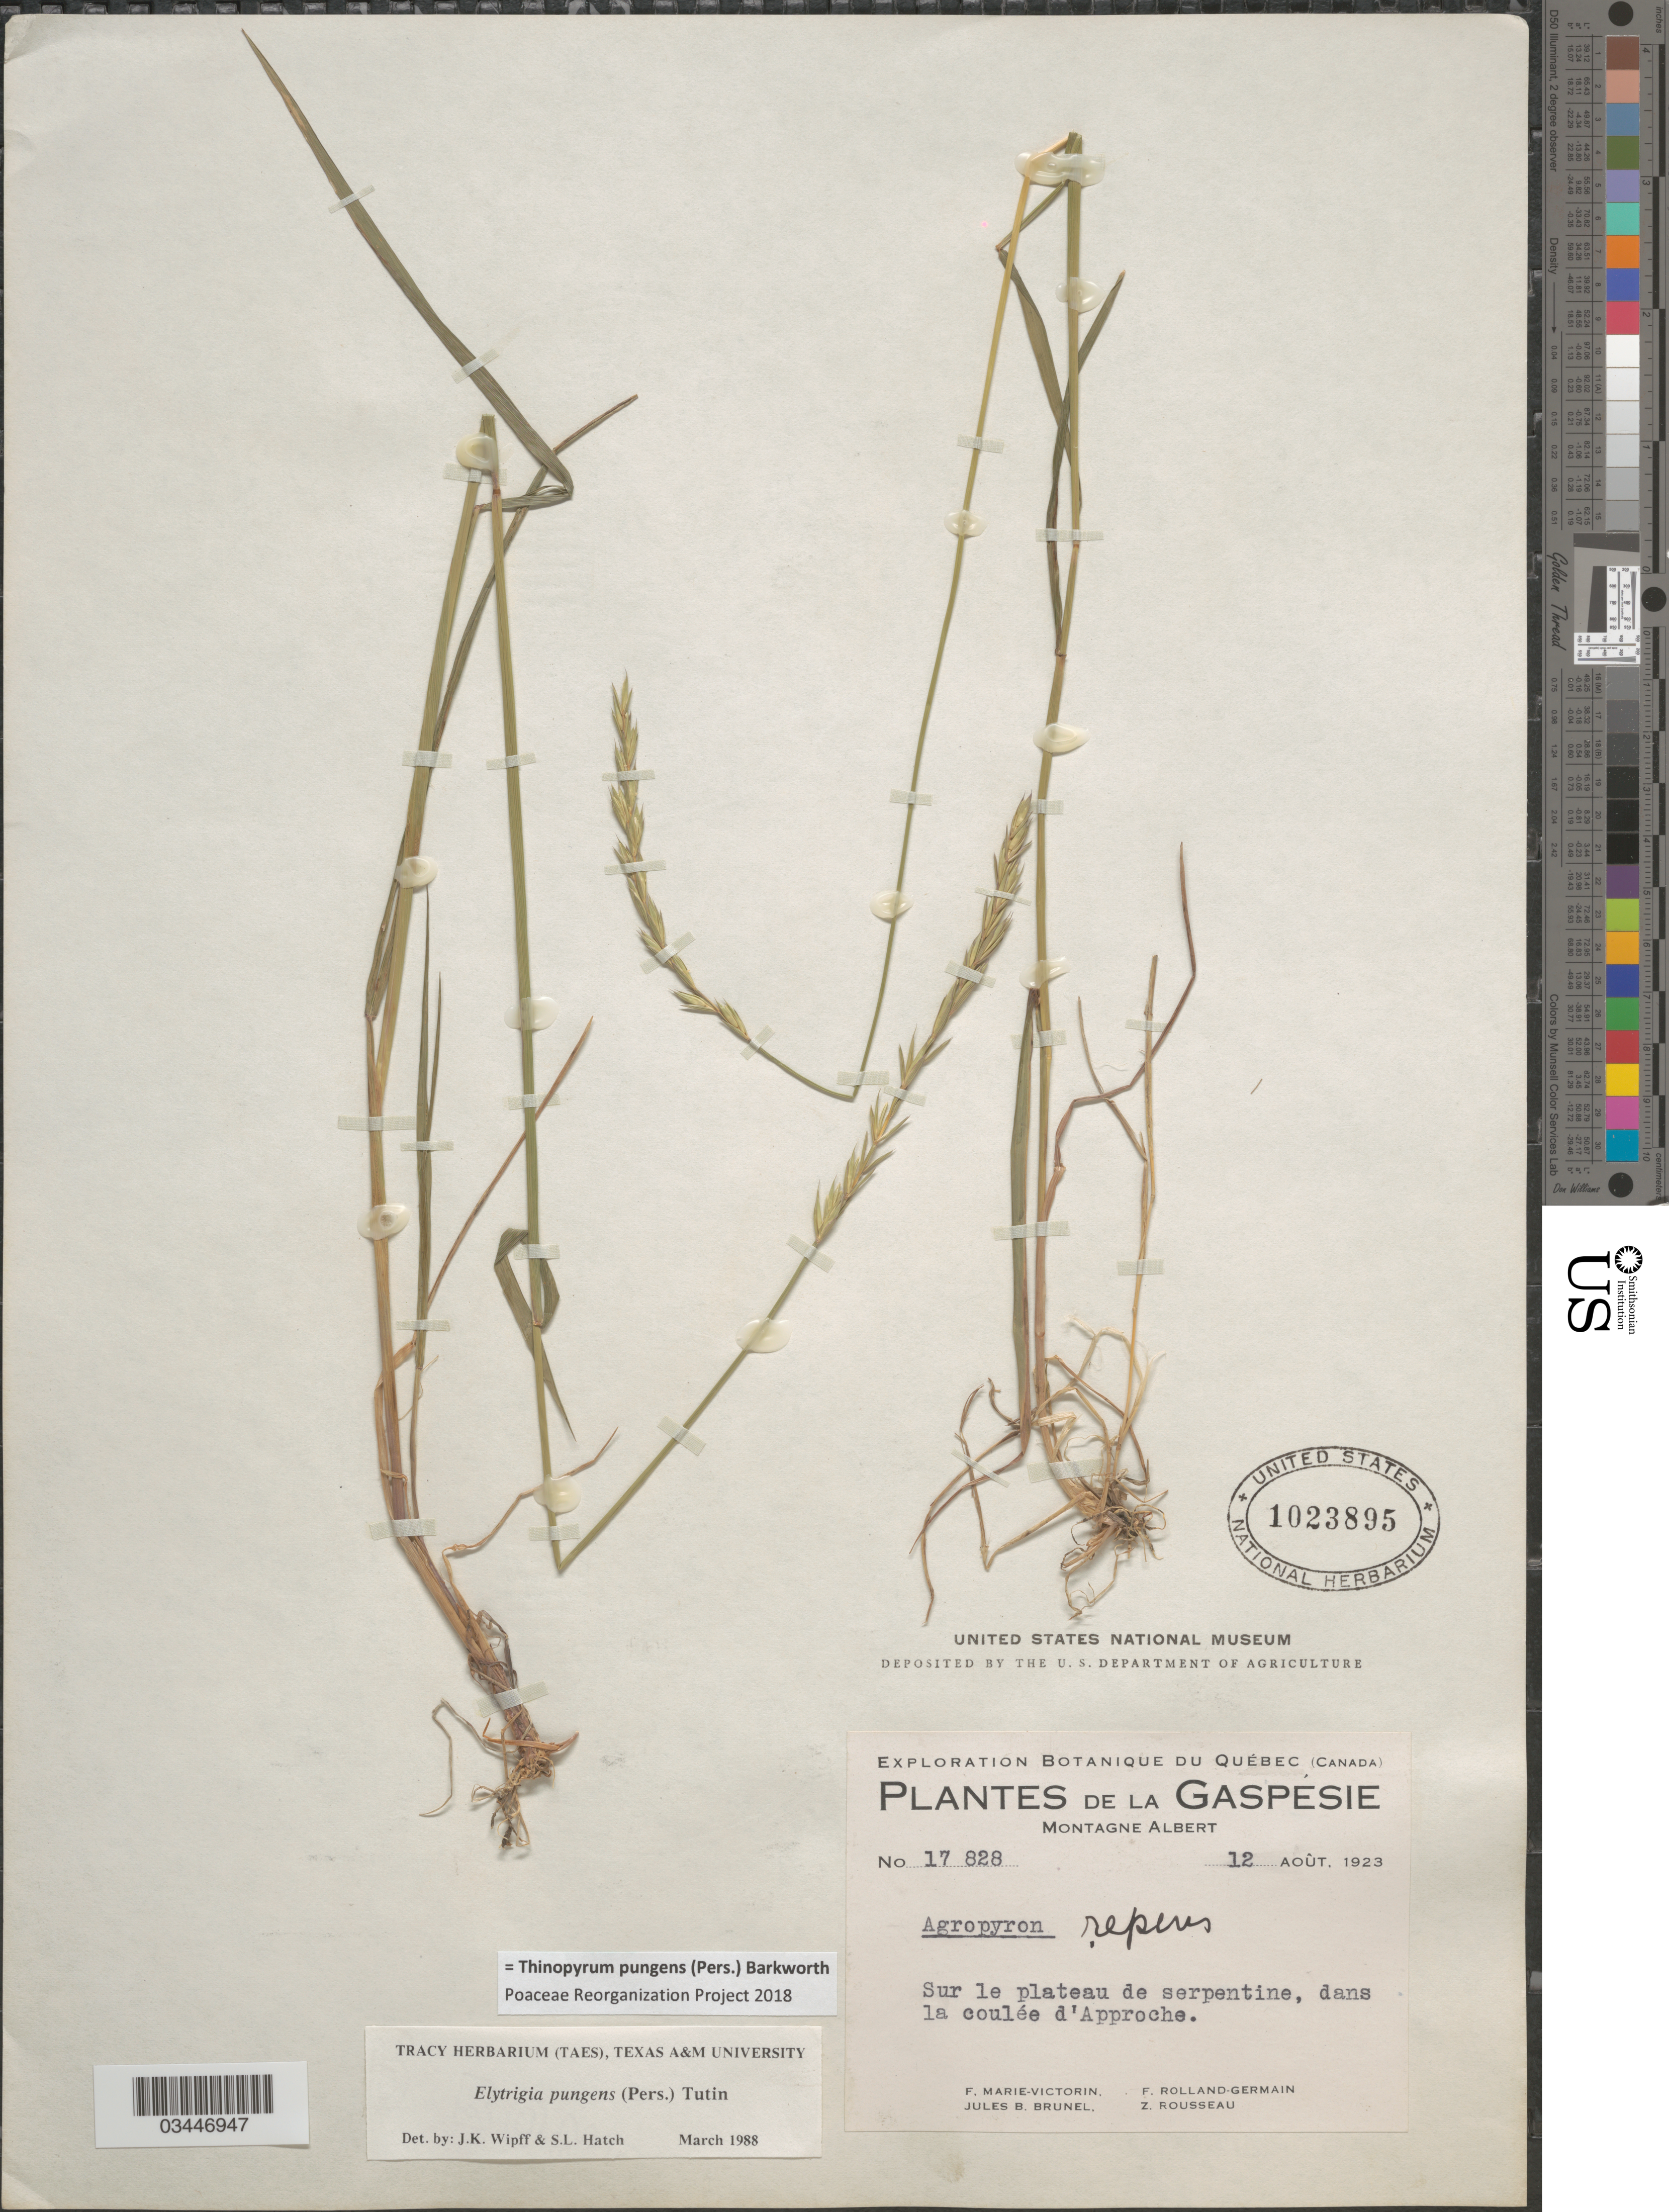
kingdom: Plantae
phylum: Tracheophyta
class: Liliopsida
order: Poales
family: Poaceae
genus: Thinopyrum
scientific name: Thinopyrum pungens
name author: (Pers.) Barkworth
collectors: F. Marie-Victorin, Rolland-Germain, J. Brunel & Z. Rousseau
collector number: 17828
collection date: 1923-08-12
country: Canada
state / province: Quebec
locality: La Gaspésie. Montagne Albert. Sur le plateau de serpentine, dans la coulée d'Approche.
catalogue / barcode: US 1023895